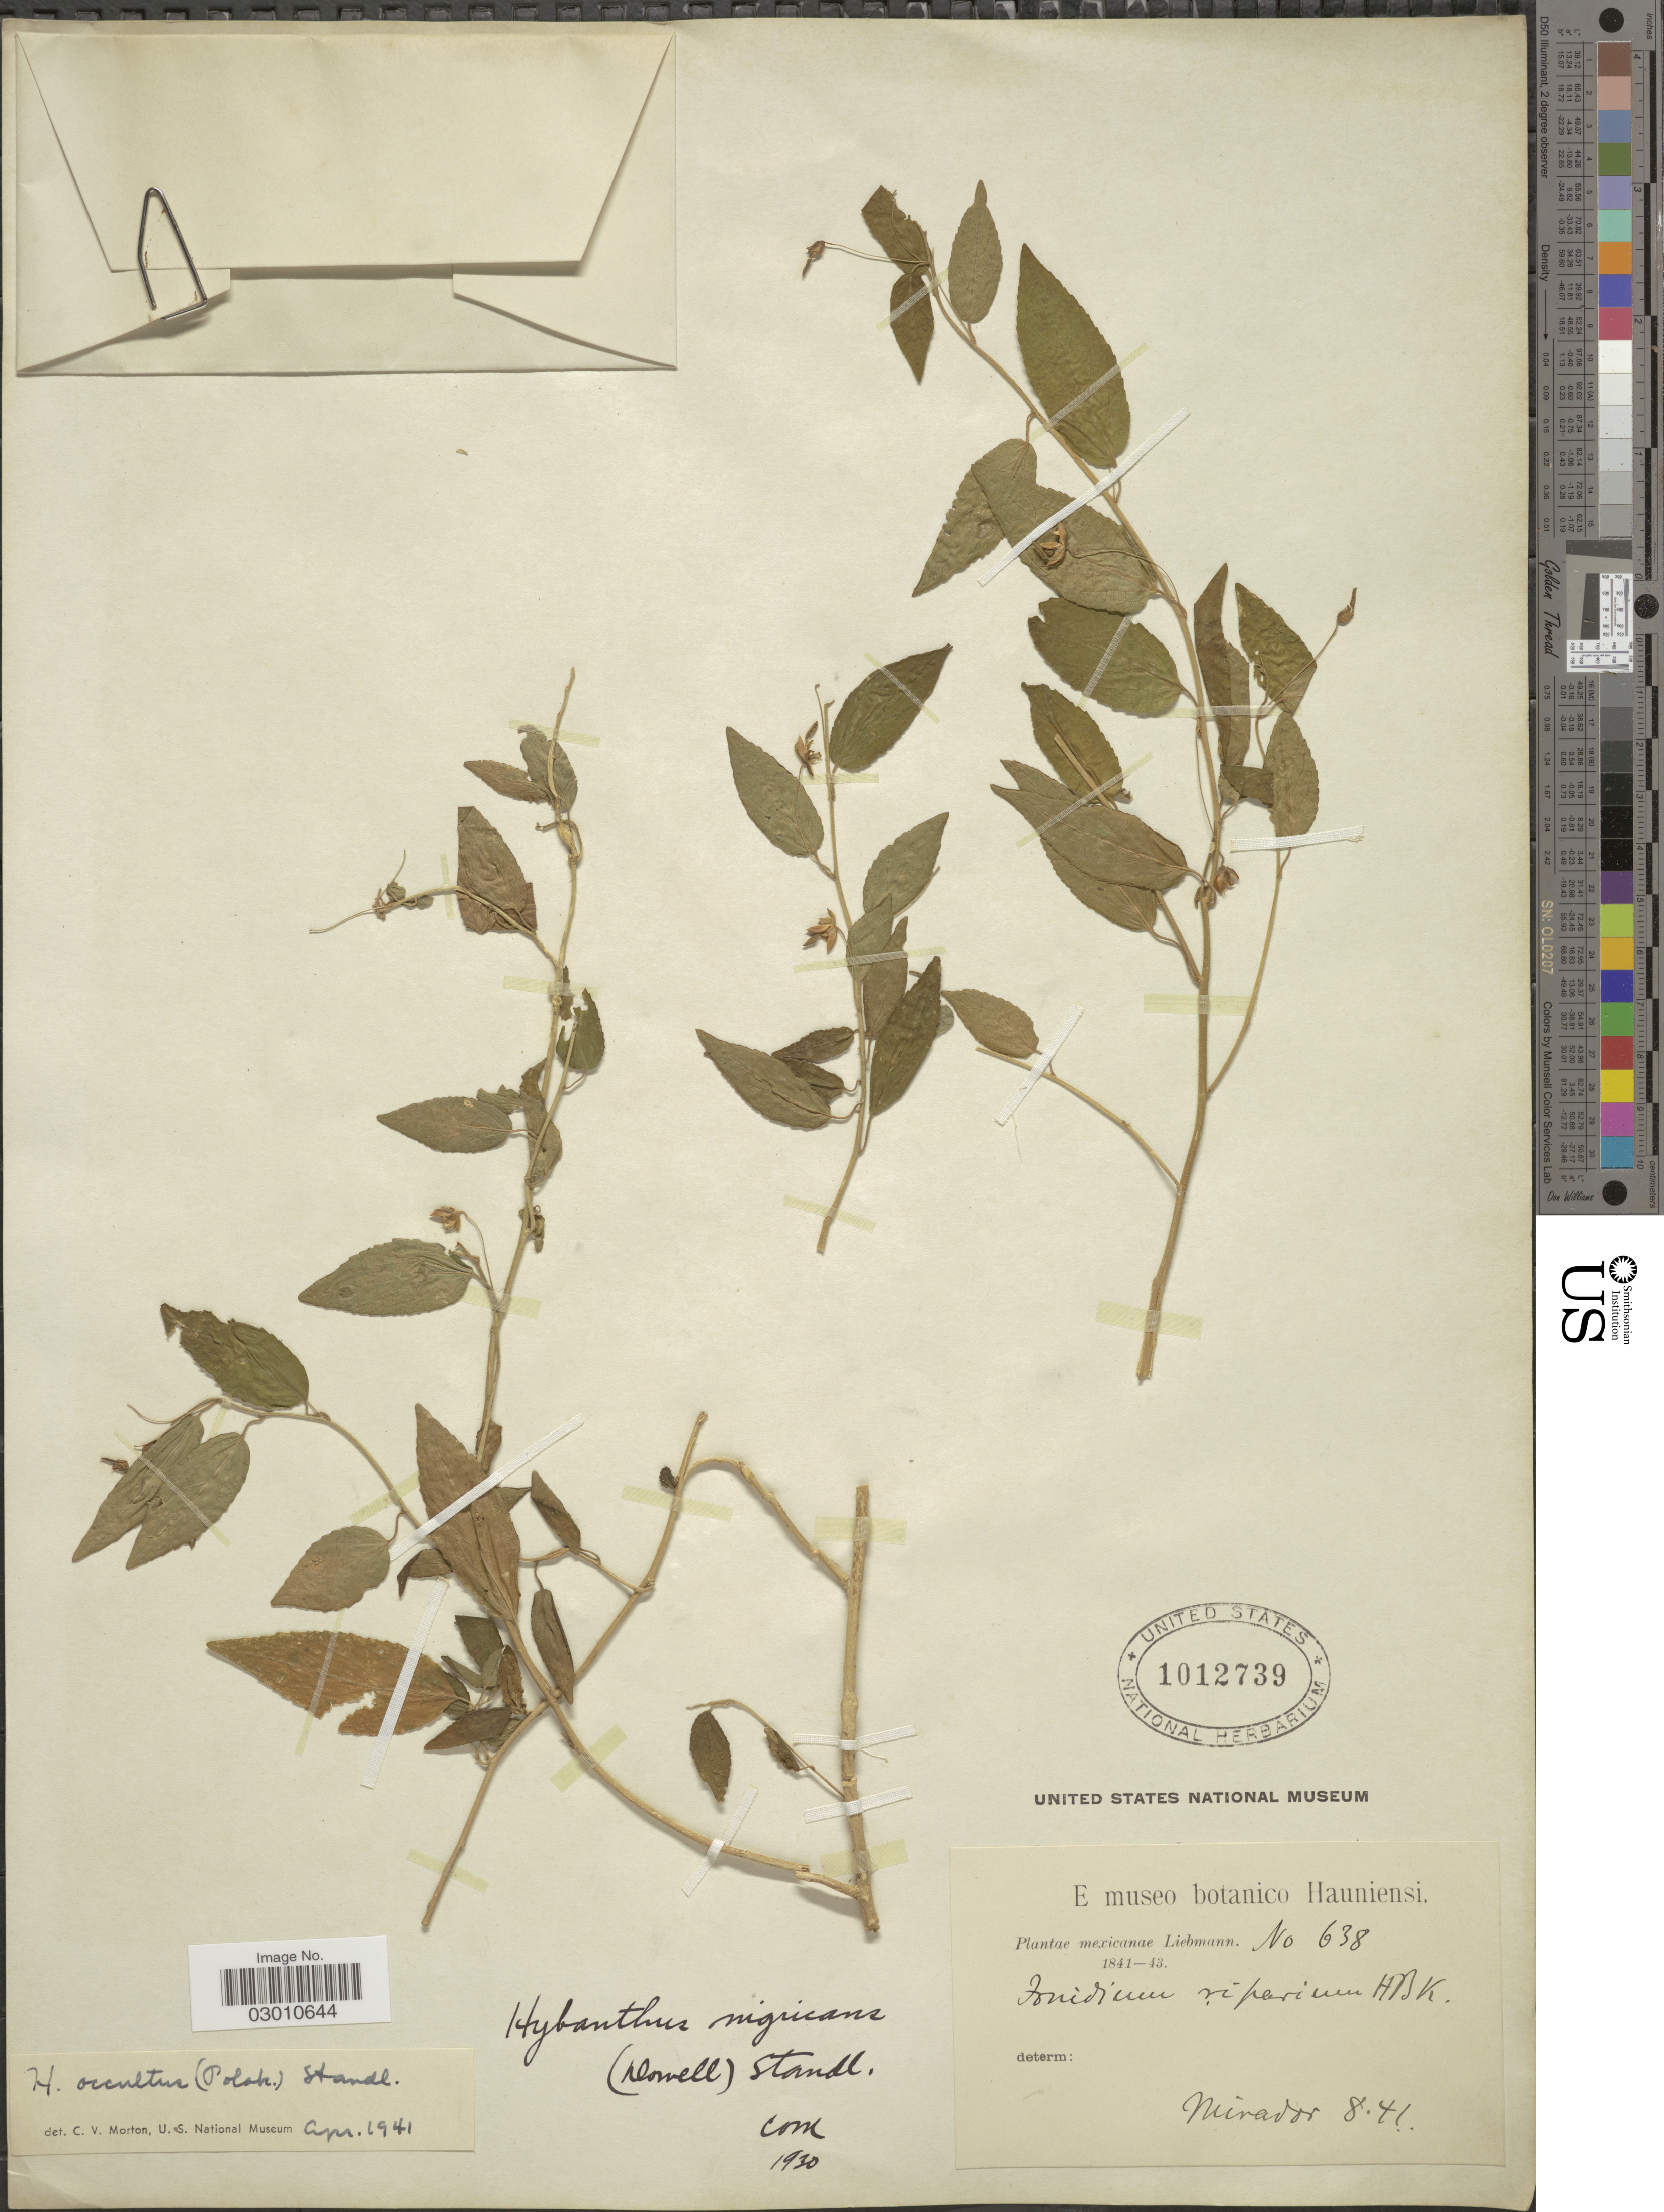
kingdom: Plantae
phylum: Tracheophyta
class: Magnoliopsida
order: Malpighiales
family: Violaceae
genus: Hybanthus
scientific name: Hybanthus galeottii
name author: (Turcz.) C.V. Morton ex L.O. Williams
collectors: Liebmann, --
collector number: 638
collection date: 1841-08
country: Mexico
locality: Mirador.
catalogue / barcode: US 1012739